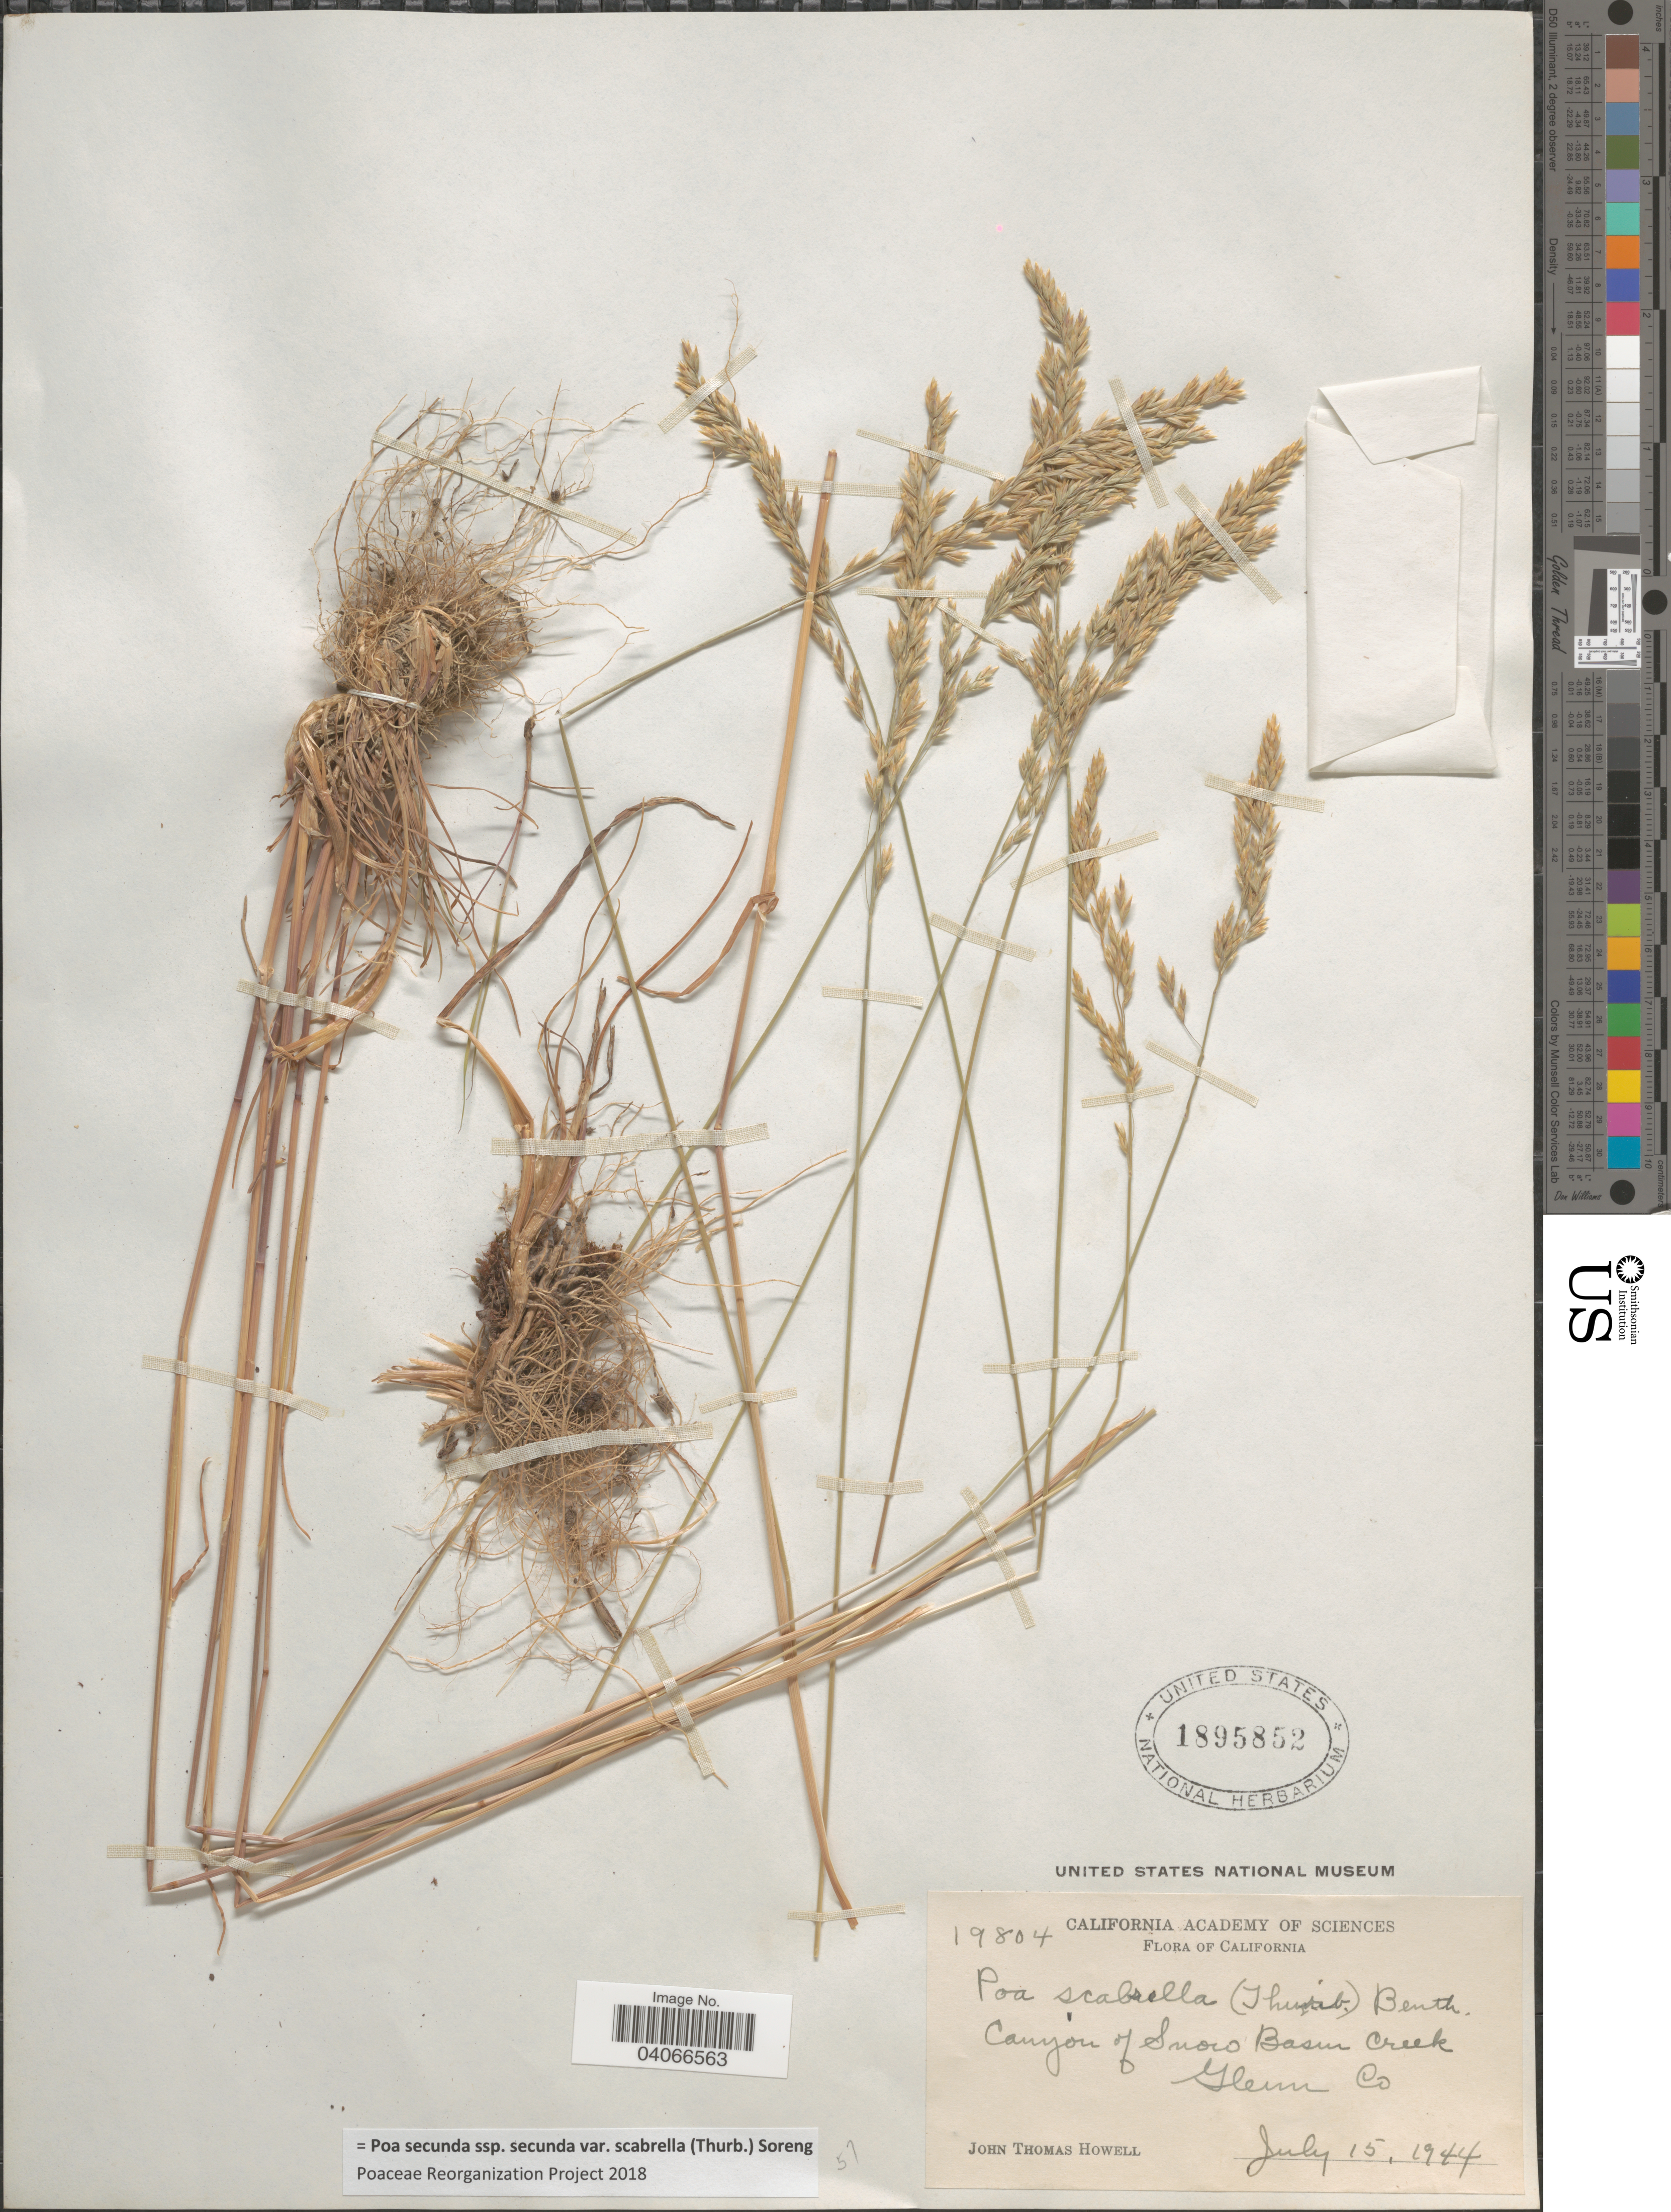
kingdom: Plantae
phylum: Tracheophyta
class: Liliopsida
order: Poales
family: Poaceae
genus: Poa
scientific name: Poa secunda subsp. secunda var. scabrella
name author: (Thurb.) Soreng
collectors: J. T. Howell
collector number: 19804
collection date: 1944-07-15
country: United States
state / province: California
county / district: Glenn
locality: Canyon of Snow Basin Creek Glenn Co.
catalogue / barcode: US 1895852